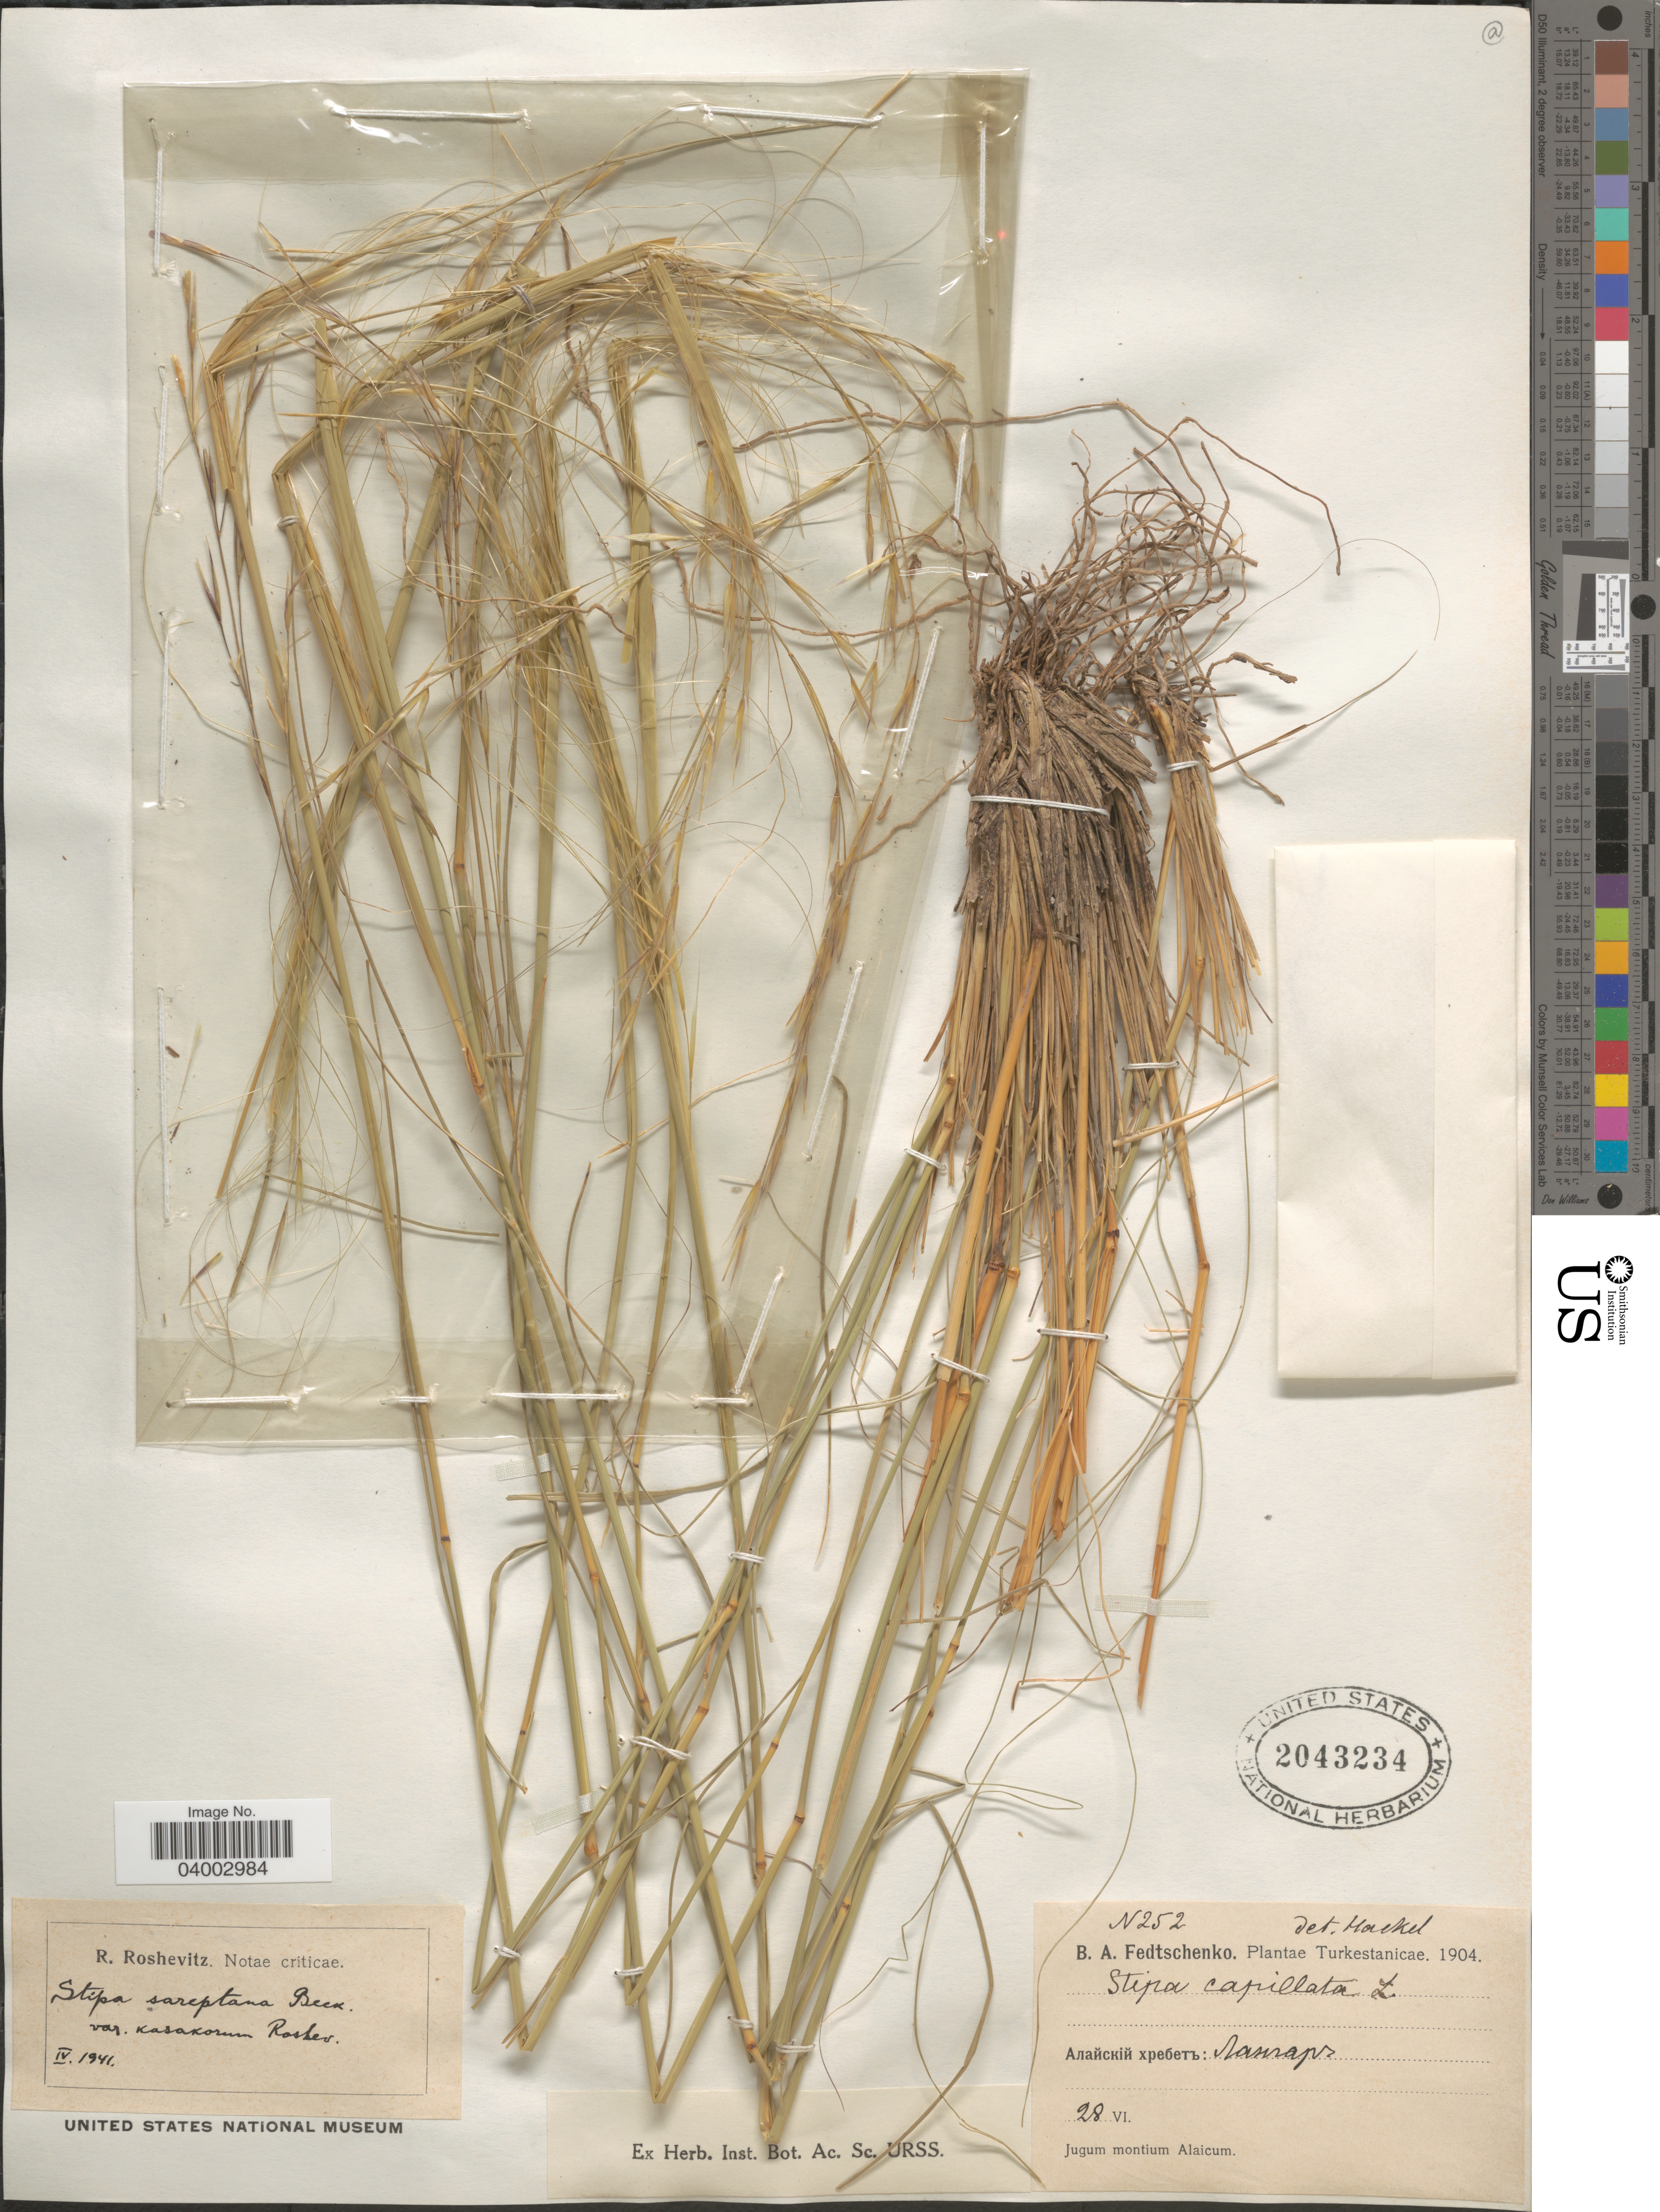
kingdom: Plantae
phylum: Tracheophyta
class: Liliopsida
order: Poales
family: Poaceae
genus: Stipa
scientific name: Stipa sareptana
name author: A.K. Becker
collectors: B. A. Fedtschenko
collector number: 252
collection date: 1904-06-28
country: Kyrgyzstan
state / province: Osh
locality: Alayskiy Ridge, Langar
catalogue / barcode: US 2043234